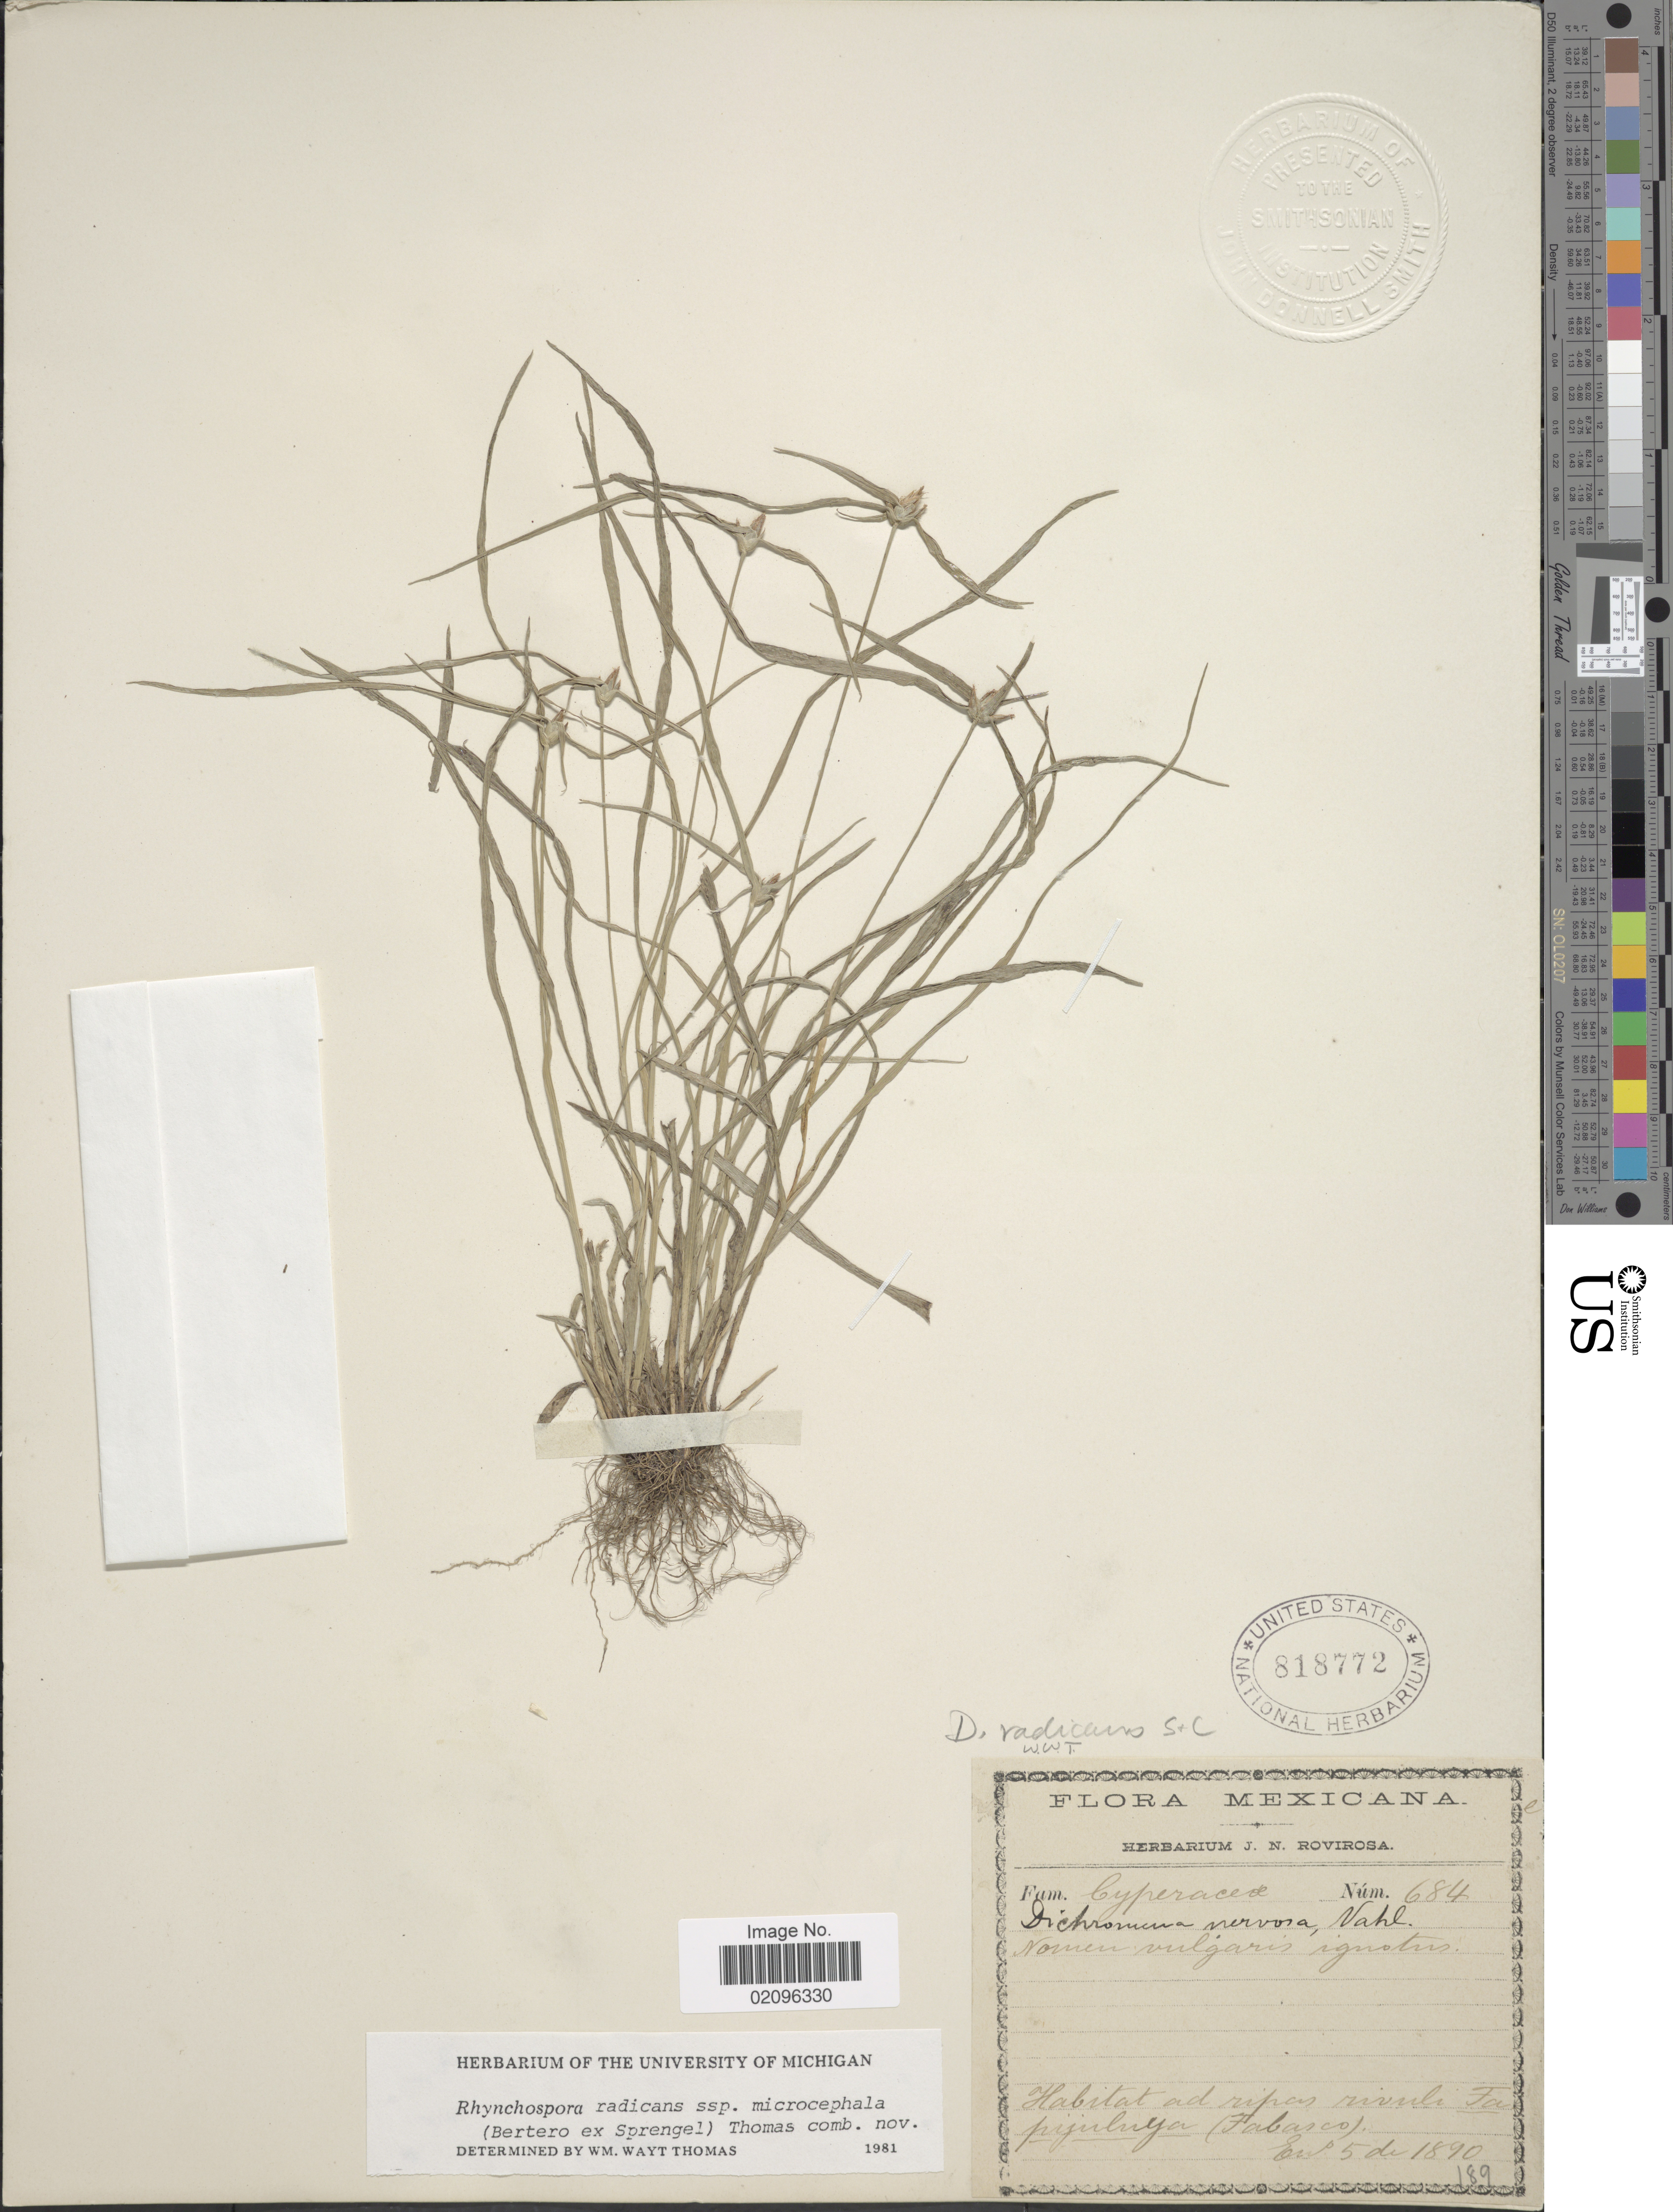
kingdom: Plantae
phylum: Tracheophyta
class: Liliopsida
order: Poales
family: Cyperaceae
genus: Rhynchospora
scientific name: Rhynchospora radicans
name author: (Schltdl. & Cham.) H. Pfeiff.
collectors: ex herb. J.N. Rovirosa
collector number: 684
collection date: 1890-01-05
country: Mexico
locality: Mexicana, ad ripas rivuli Tapijuluya (Tabasco).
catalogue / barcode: US 818772